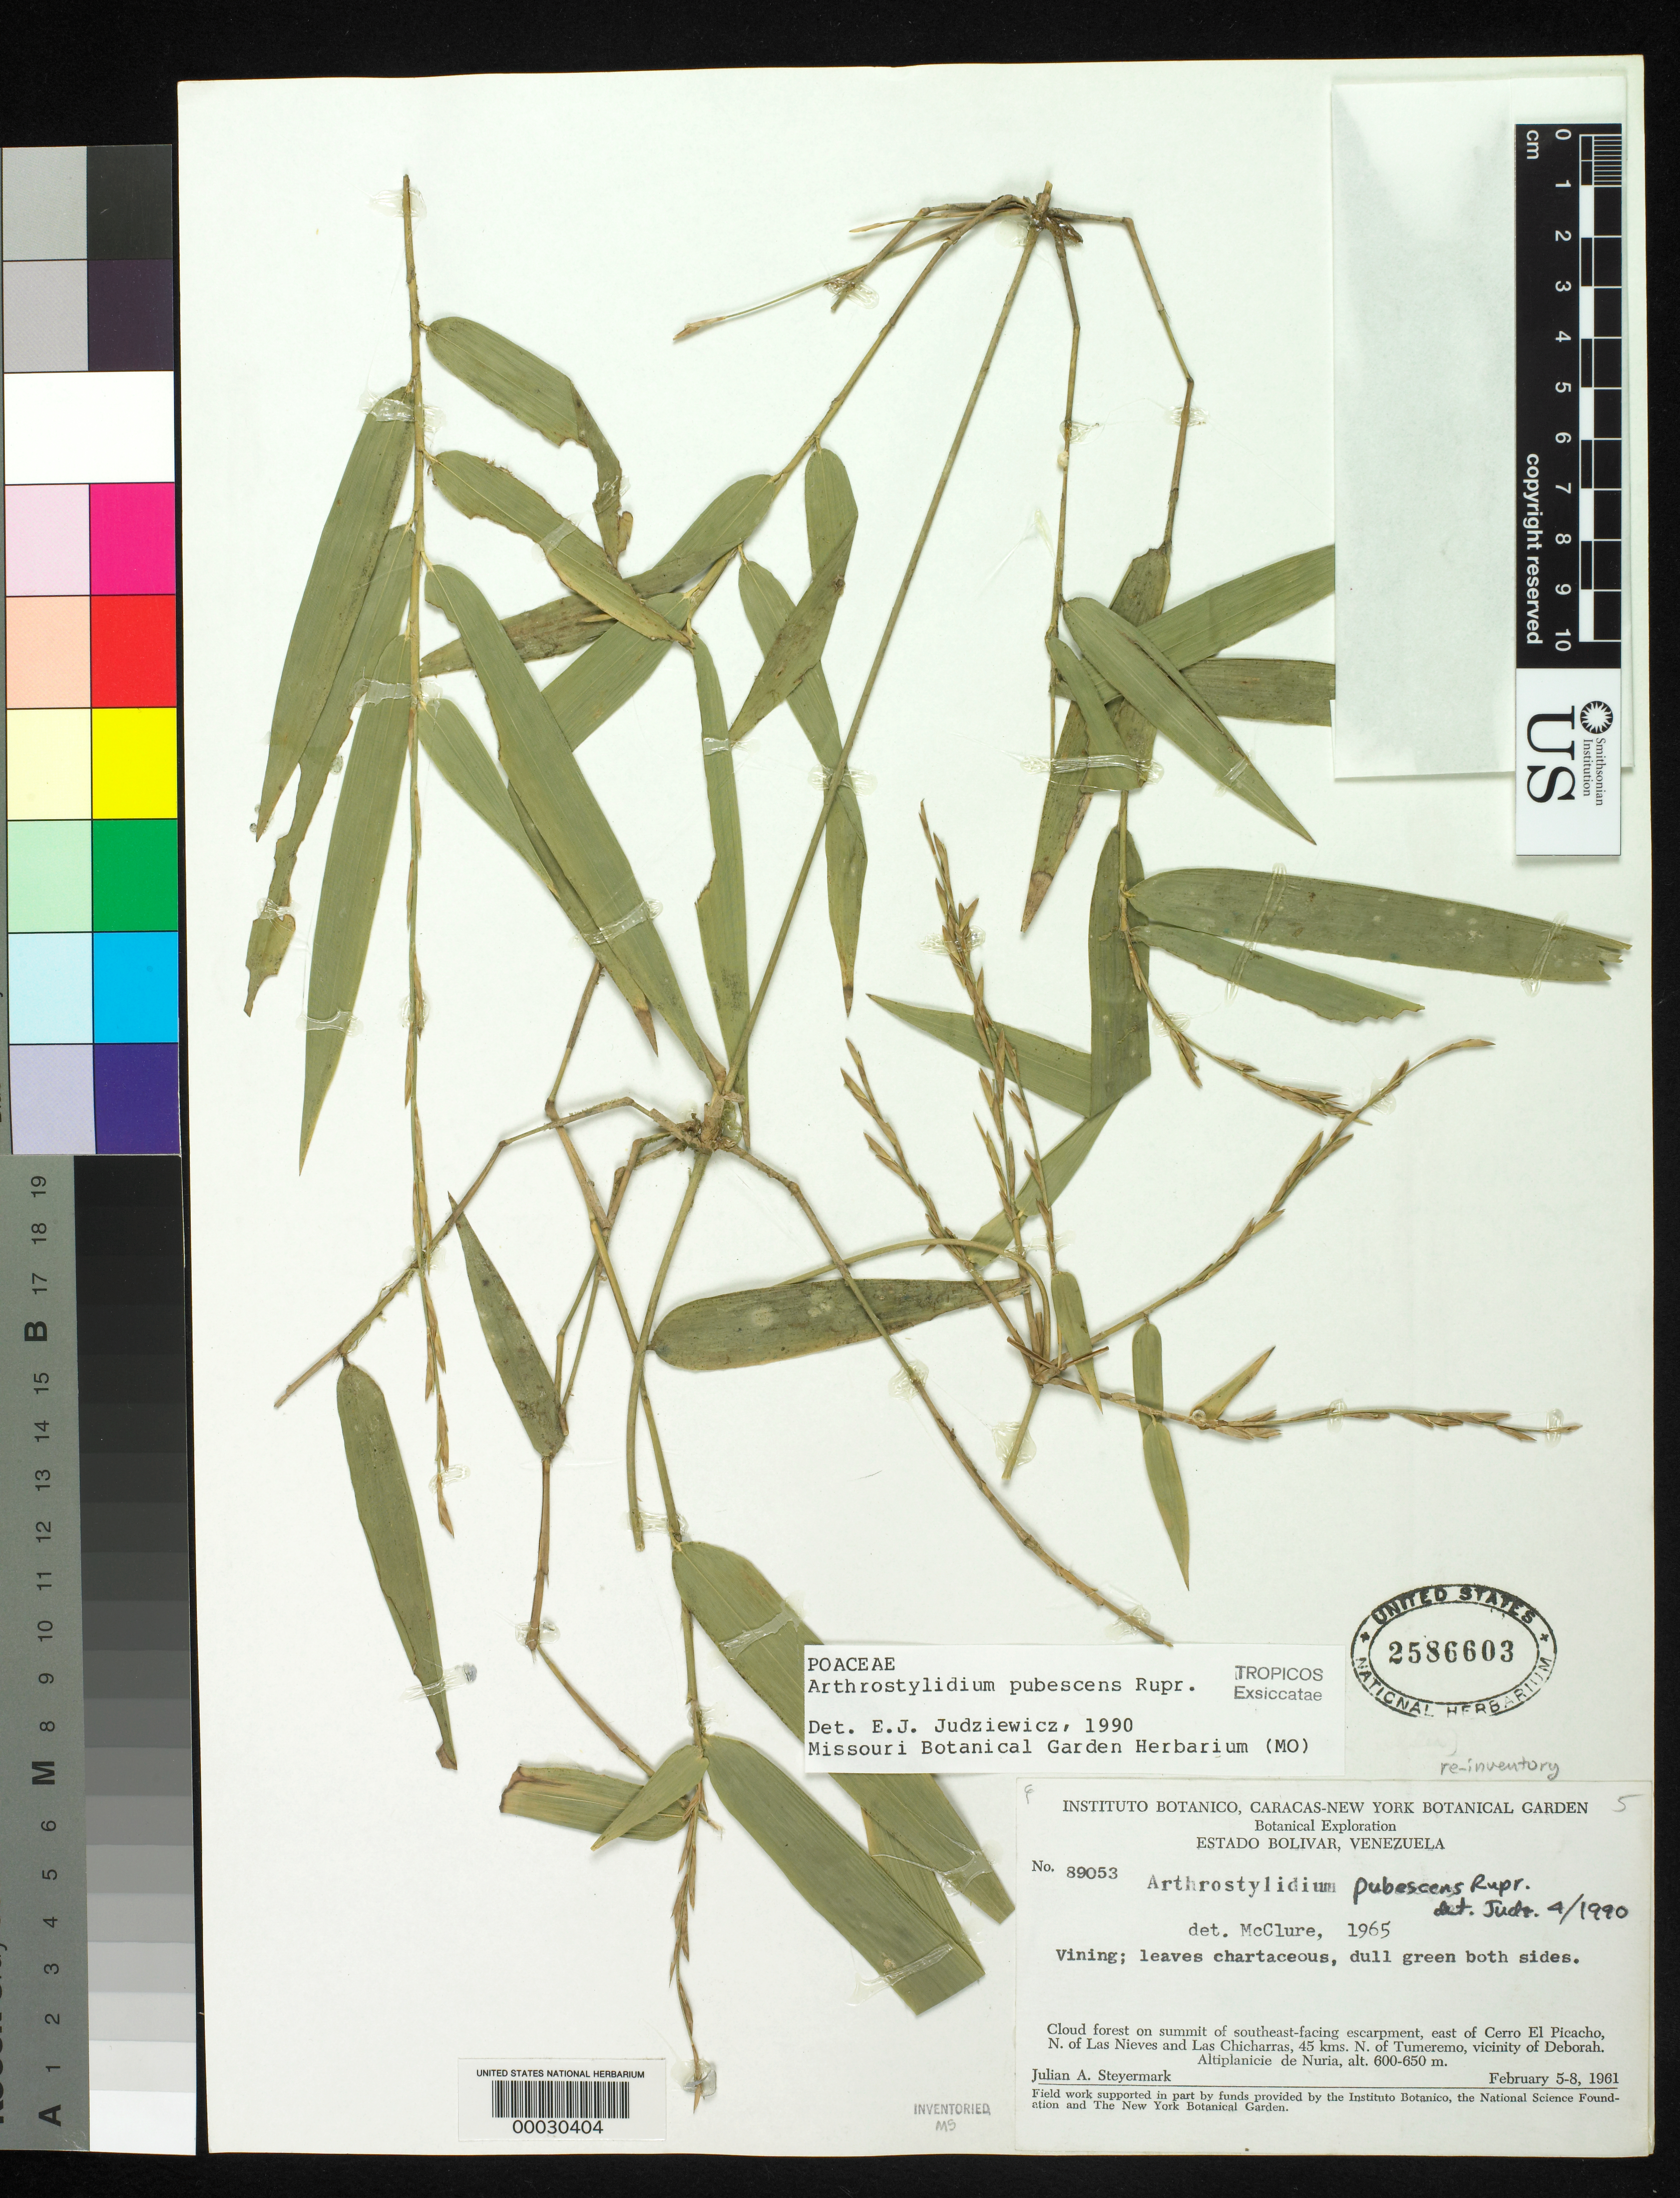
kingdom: Plantae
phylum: Tracheophyta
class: Liliopsida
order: Poales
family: Poaceae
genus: Arthrostylidium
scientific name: Arthrostylidium pubescens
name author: Rupr.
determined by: Judziewicz, E. J.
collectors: J. Steyermark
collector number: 89053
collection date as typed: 05 Feb 1961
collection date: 1961-02-05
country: Venezuela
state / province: Bolivar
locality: E of cerro el picacho, n of las nieves and las chicharras, 45 km n of tumereremo, vicinity of deborah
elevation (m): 600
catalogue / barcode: US 2586603